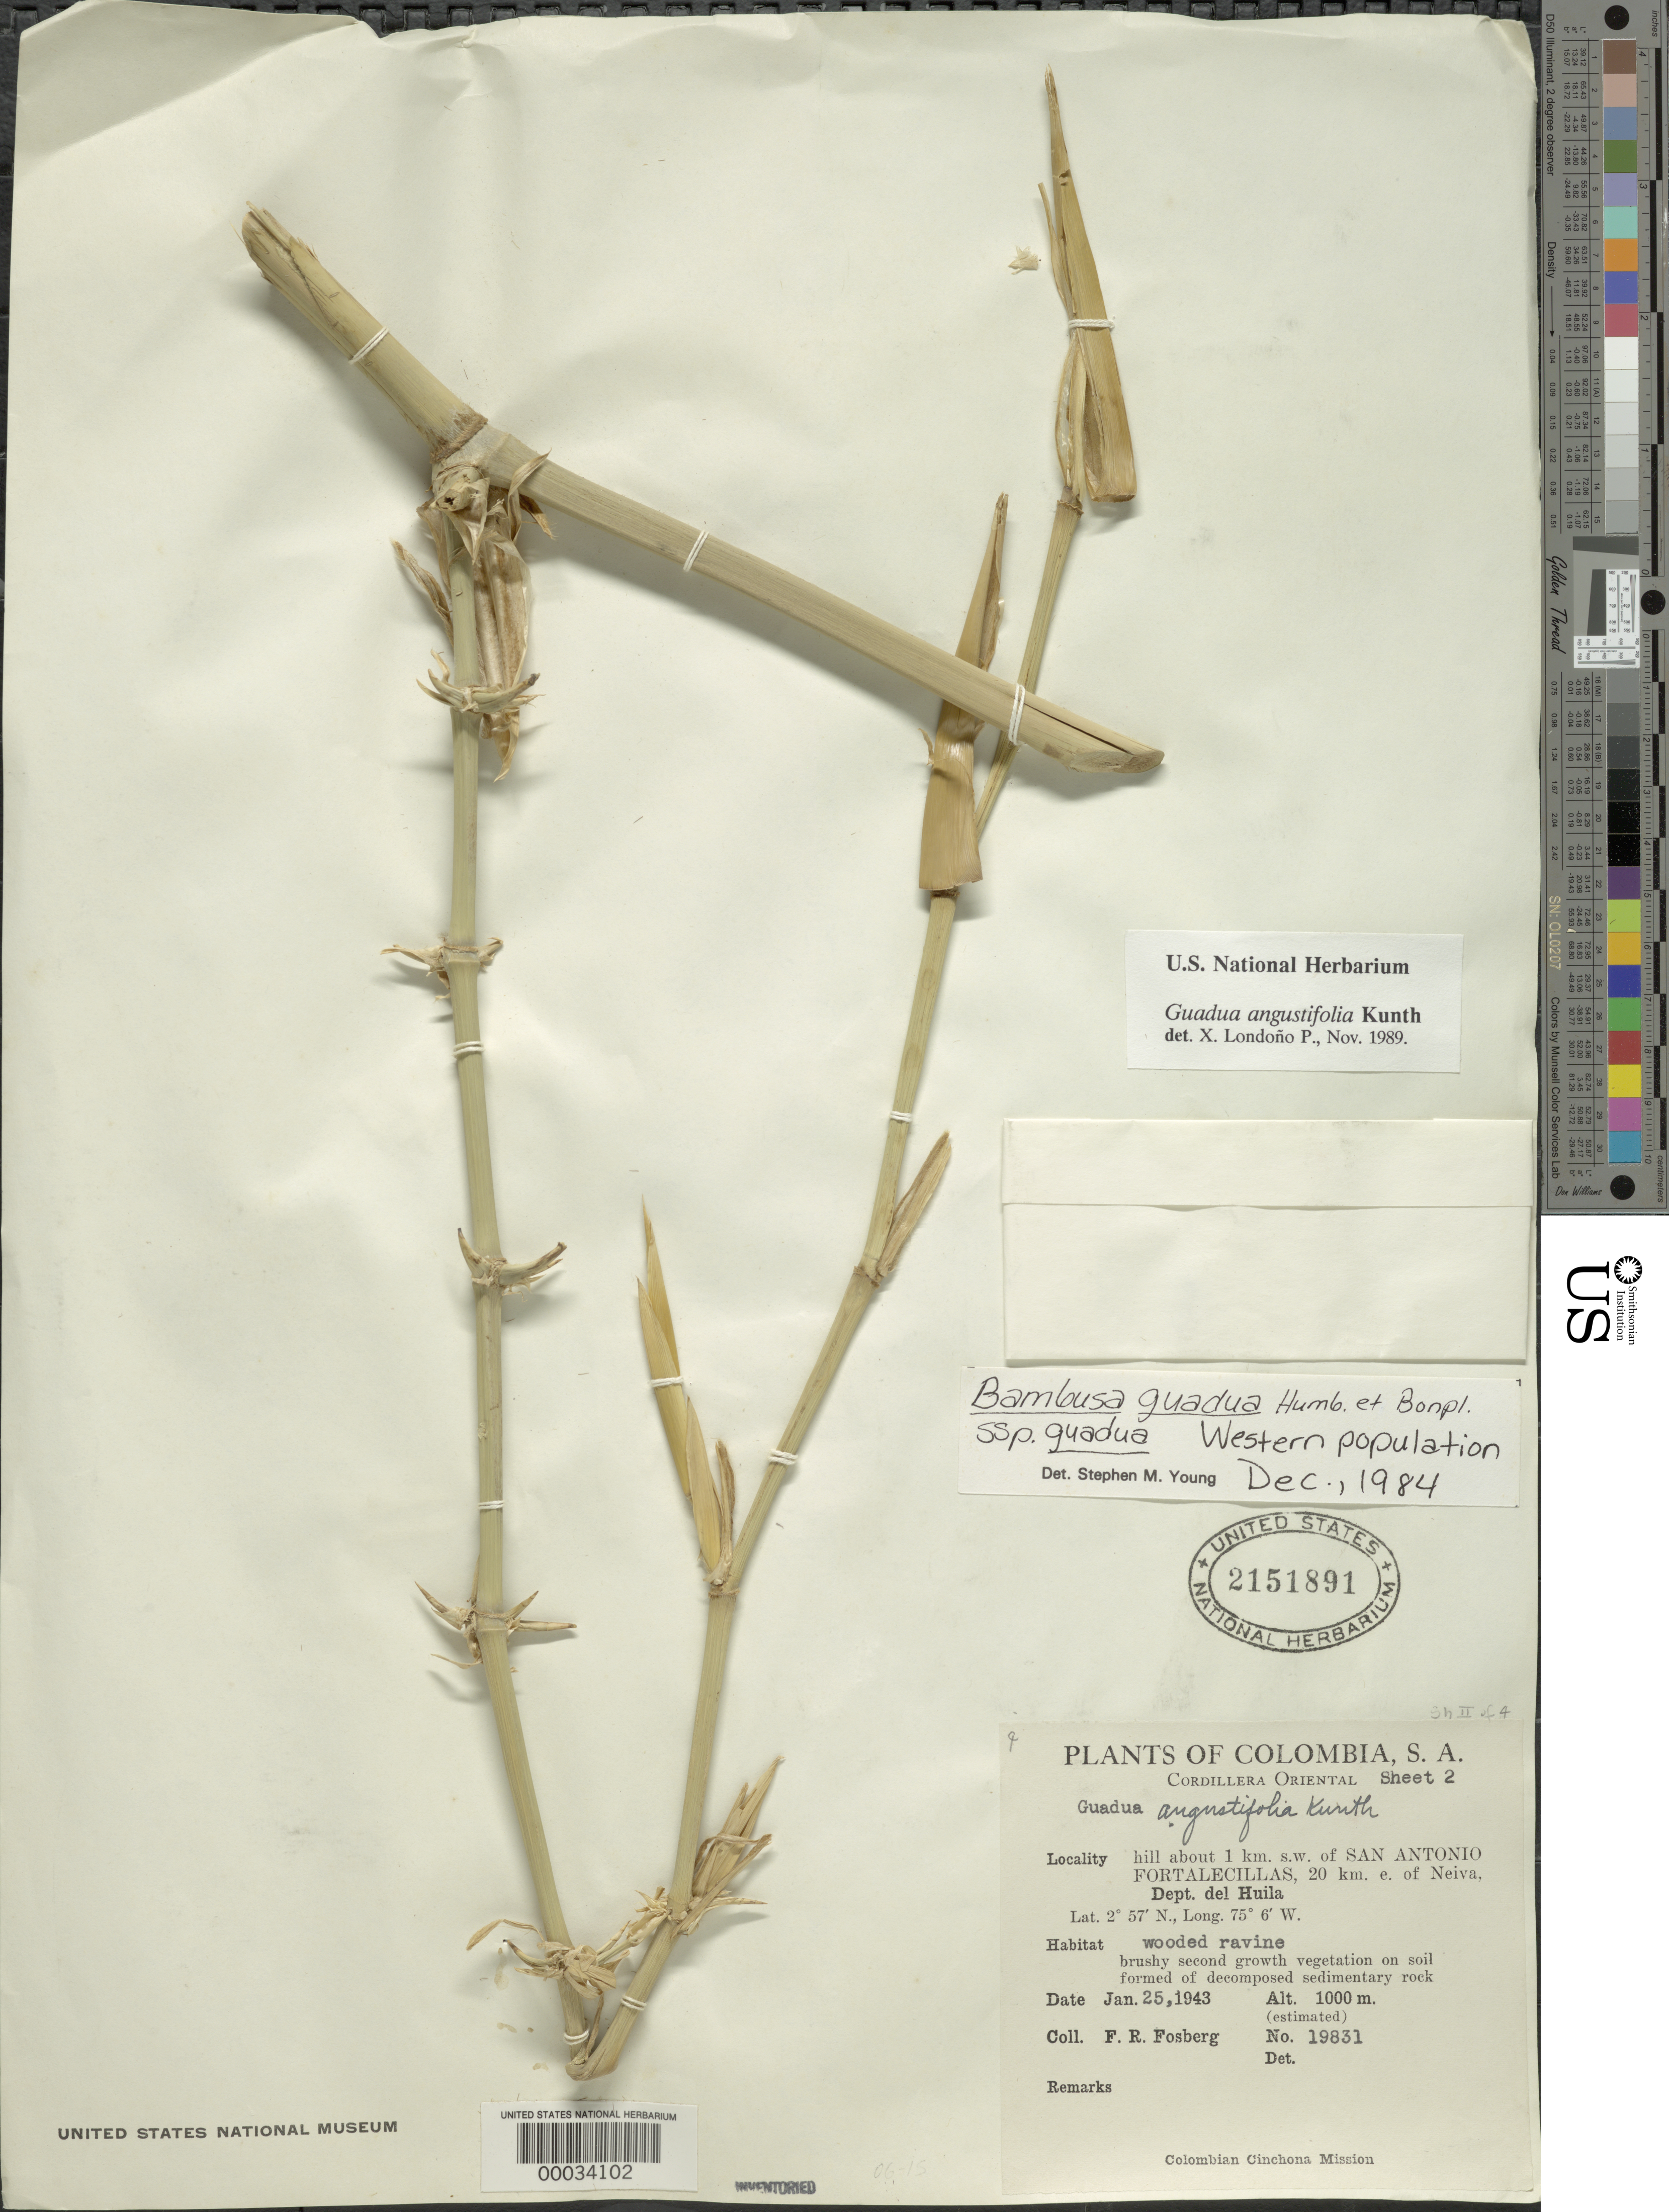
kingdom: Plantae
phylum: Tracheophyta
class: Liliopsida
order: Poales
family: Poaceae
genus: Guadua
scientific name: Guadua angustifolia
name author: Kunth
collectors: F. R. Fosberg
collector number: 19831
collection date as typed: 25 Jan 1943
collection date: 1943-01-25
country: Colombia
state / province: Huila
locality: About 1 km SW of San Antonia Fortalecillas, 20 km E of Neiva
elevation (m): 1000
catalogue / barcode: US 2151891